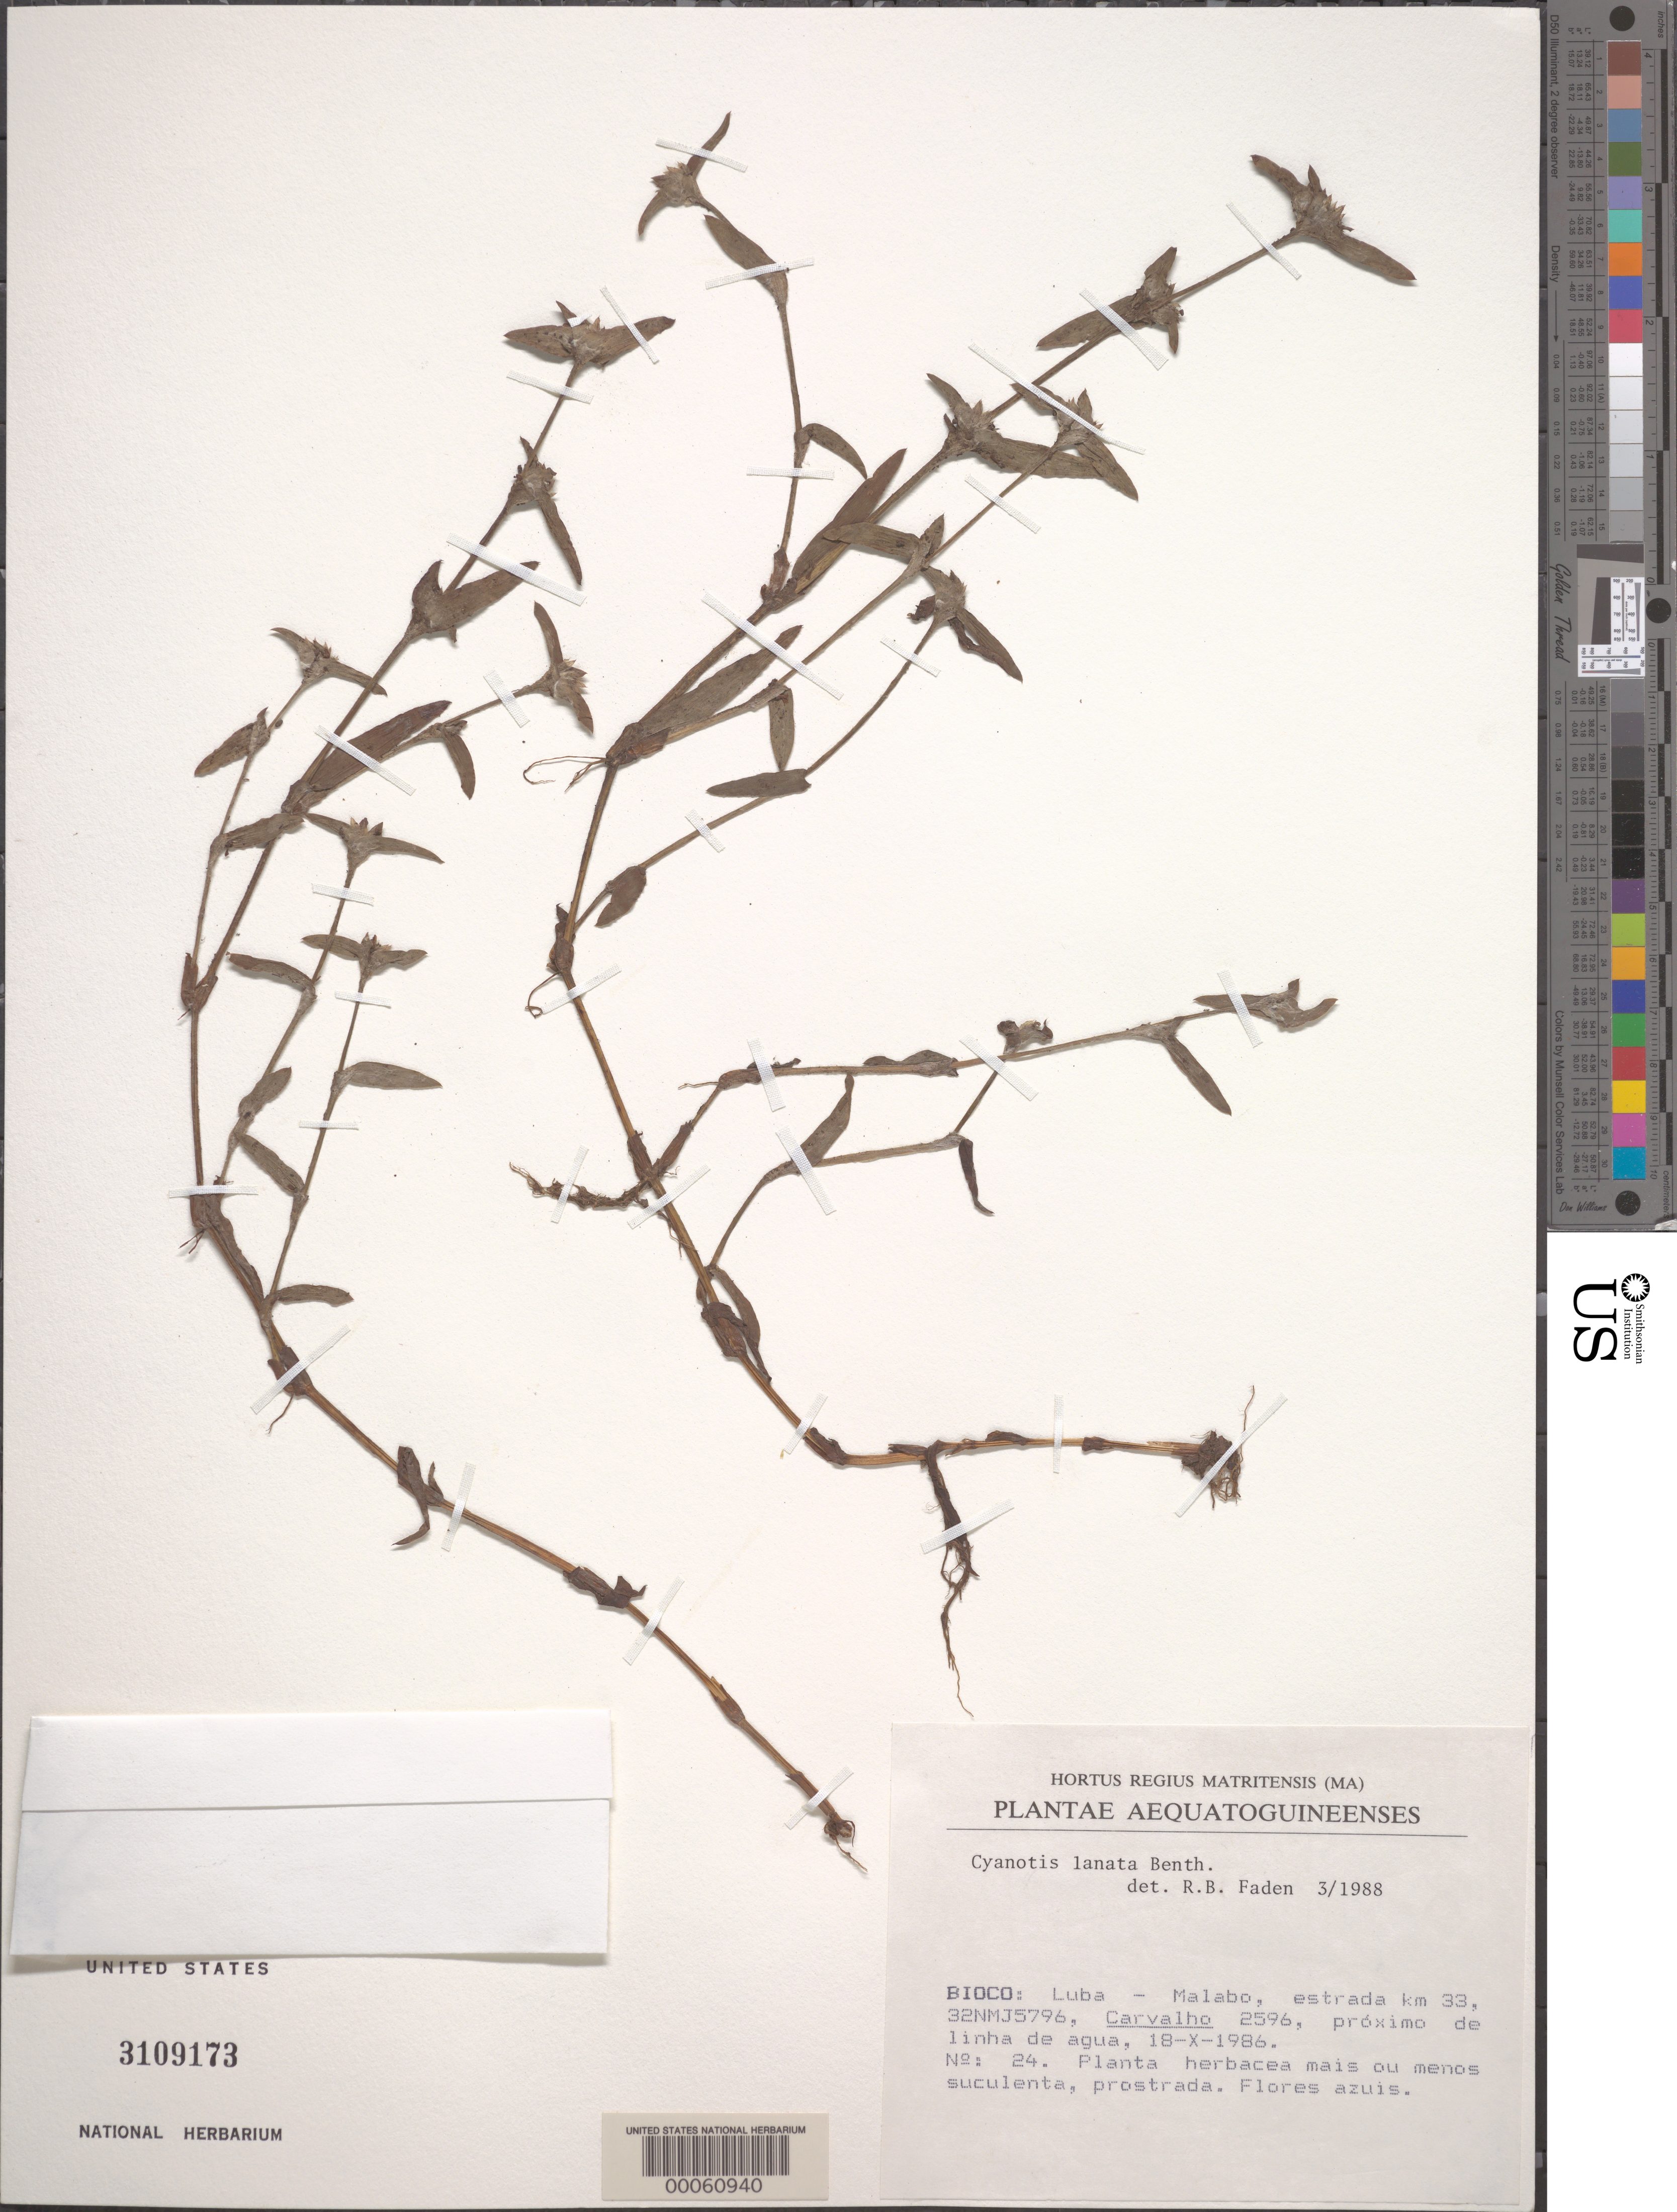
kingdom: Plantae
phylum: Tracheophyta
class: Liliopsida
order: Commelinales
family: Commelinaceae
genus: Cyanotis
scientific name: Cyanotis lanata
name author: Benth.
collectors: A. M. Carvalho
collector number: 2596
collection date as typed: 18 Oct 1986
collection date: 1986-10-18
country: Equatorial Guinea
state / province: Bioko Norte / Bioko Sur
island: Bioko Island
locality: Luba - Malabo road km 33. [former Province of Fernando Pó (Bioko).]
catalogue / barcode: US 3109173